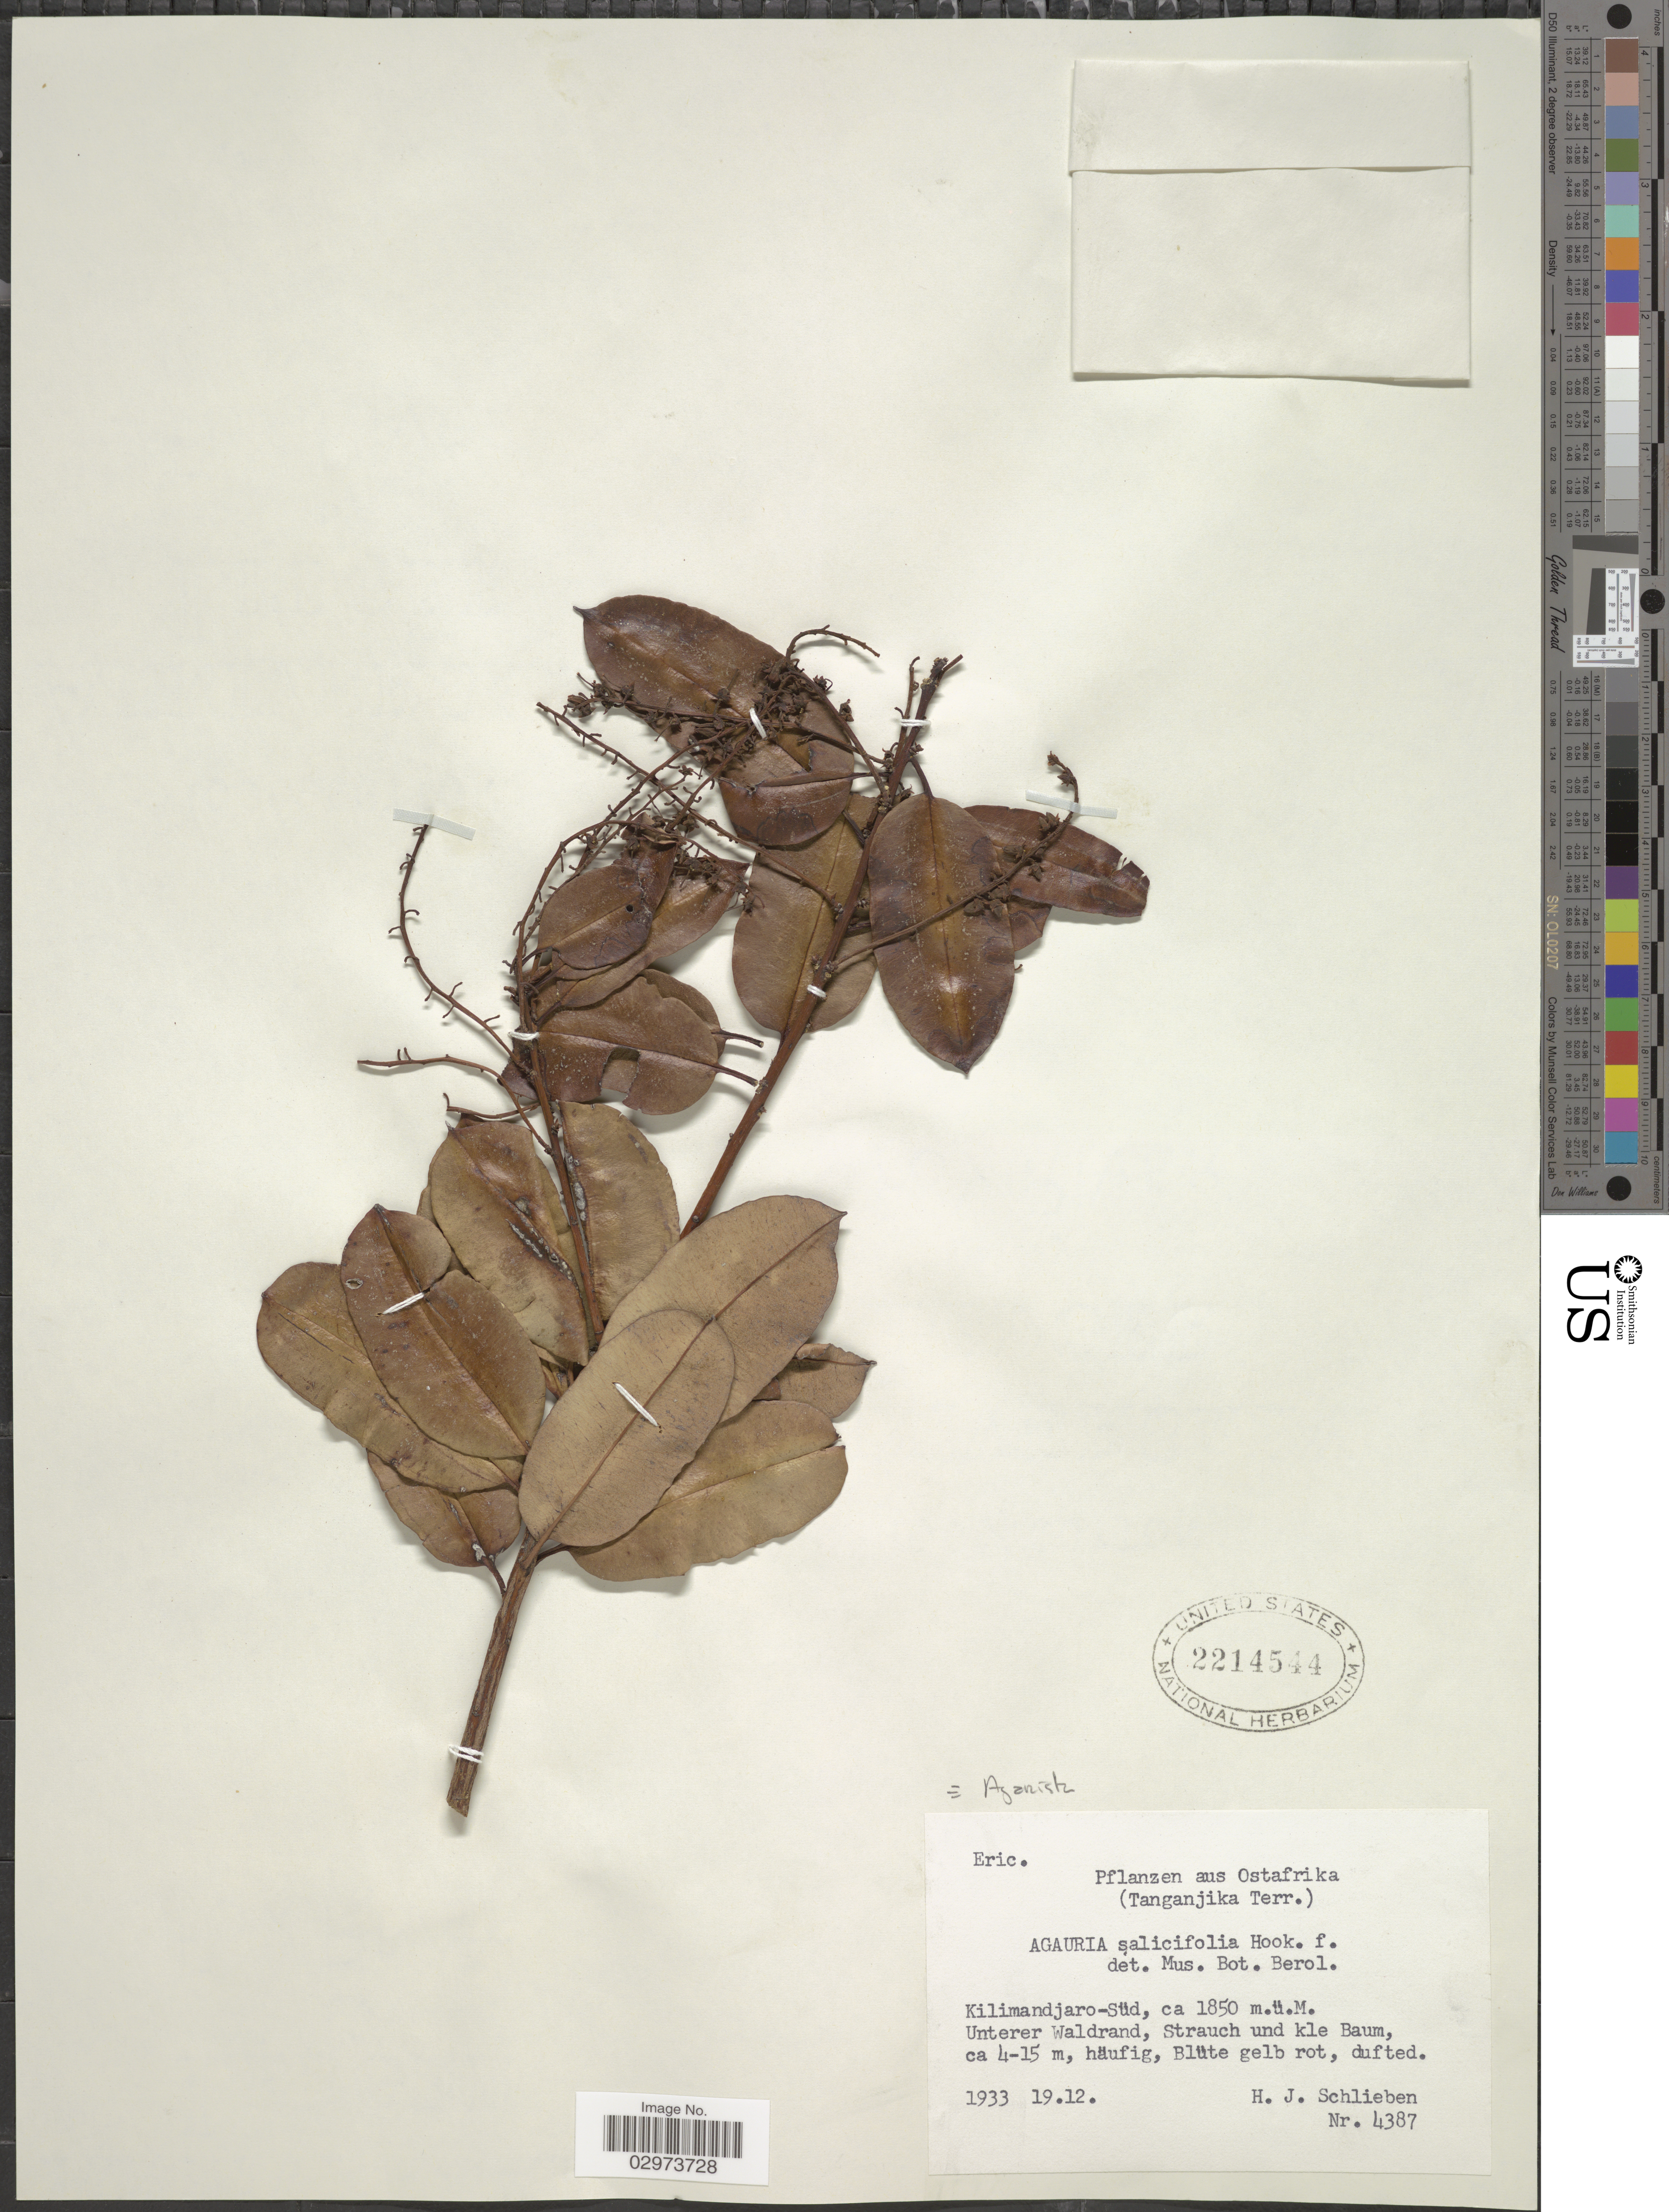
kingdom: Plantae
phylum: Tracheophyta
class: Magnoliopsida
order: Ericales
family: Ericaceae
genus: Agarista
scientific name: Agarista salicifolia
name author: (Lam.) G. Don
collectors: H. J. Schlieben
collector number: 4387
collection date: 1933-12-19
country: Tanzania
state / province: Kilimanjaro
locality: Ostafrika (Tanganjika Terr.). Kilimandjaro-Süd.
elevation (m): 1850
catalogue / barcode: US 2214544